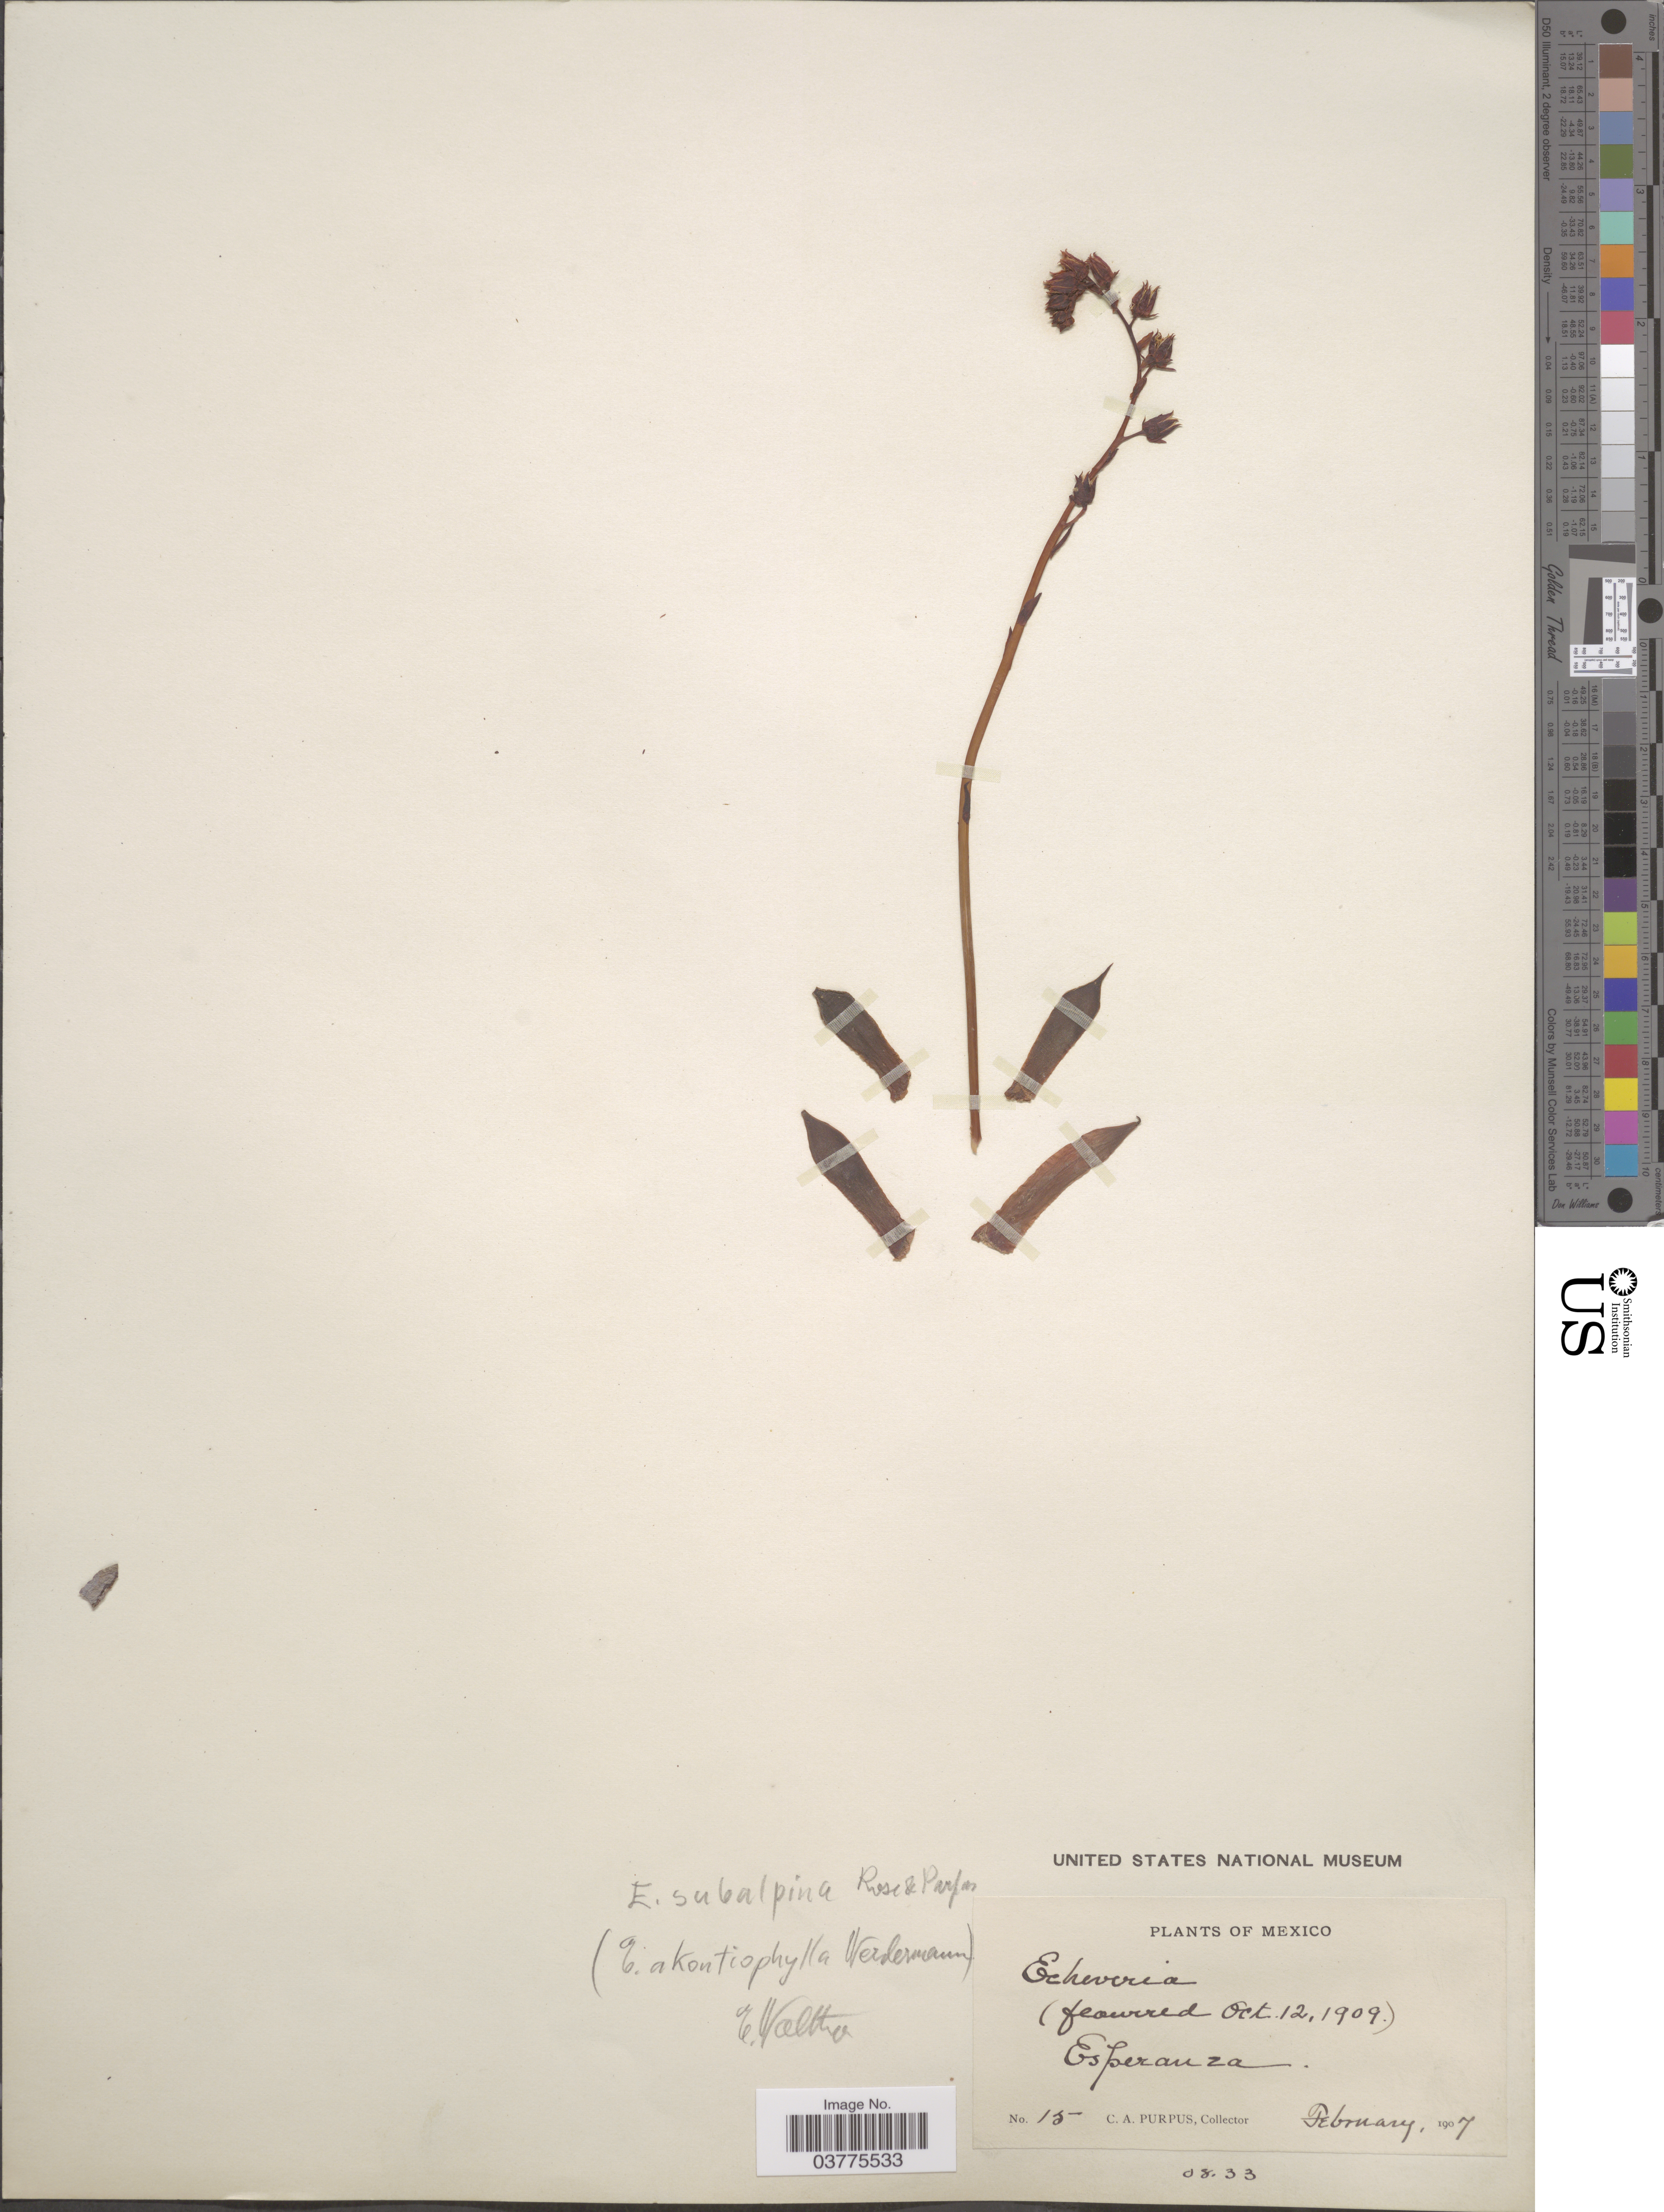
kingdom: Plantae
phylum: Tracheophyta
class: Magnoliopsida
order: Saxifragales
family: Crassulaceae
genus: Echeveria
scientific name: Echeveria subalpina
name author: Rose & Purpus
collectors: C. A. Purpus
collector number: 15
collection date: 1907-02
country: Mexico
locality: Esperanza.